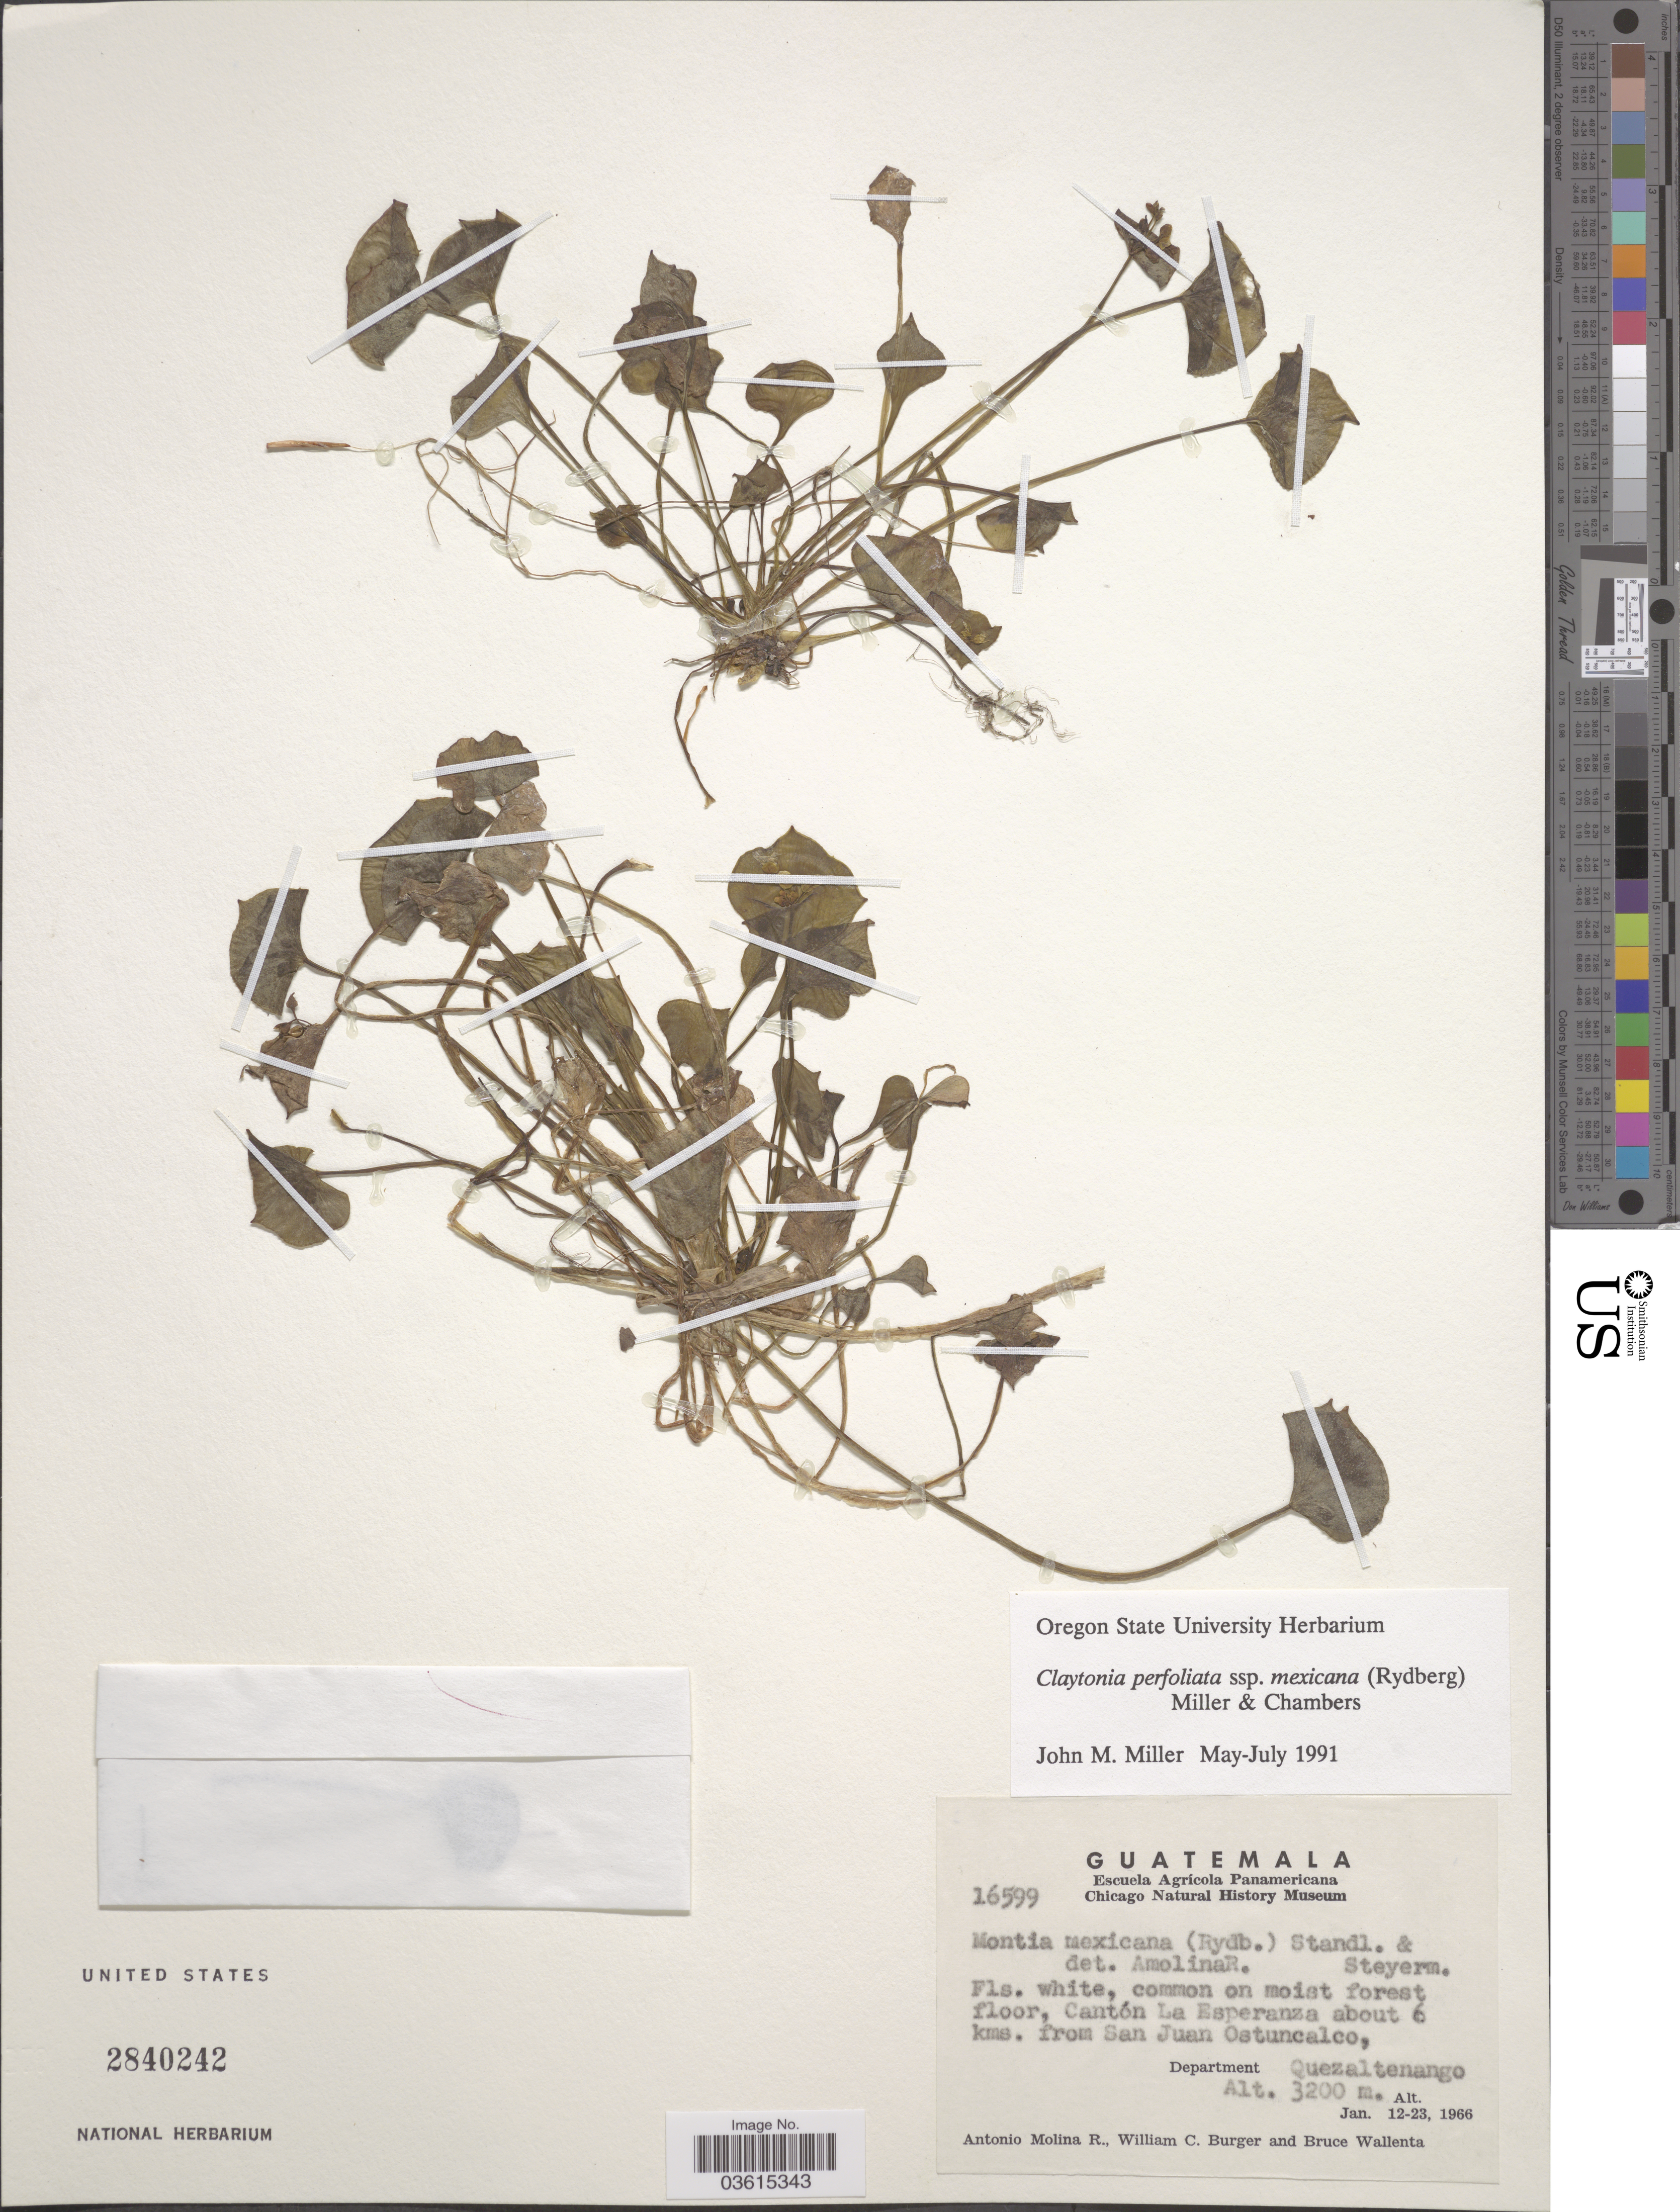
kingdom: Plantae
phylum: Tracheophyta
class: Magnoliopsida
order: Caryophyllales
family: Montiaceae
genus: Claytonia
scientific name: Claytonia perfoliata subsp. mexicana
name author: (Rydb.) Mill. & Chambers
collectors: A. Molina R., W. Burger & B. Wallenta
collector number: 16599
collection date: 1966-01-12/1966-01-23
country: Guatemala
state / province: Quetzaltenango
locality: Cantón La Esperanza about 6 kms. from San Juan Ostuncalco, Department Quezaltenango.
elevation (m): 3200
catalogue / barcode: US 2840242